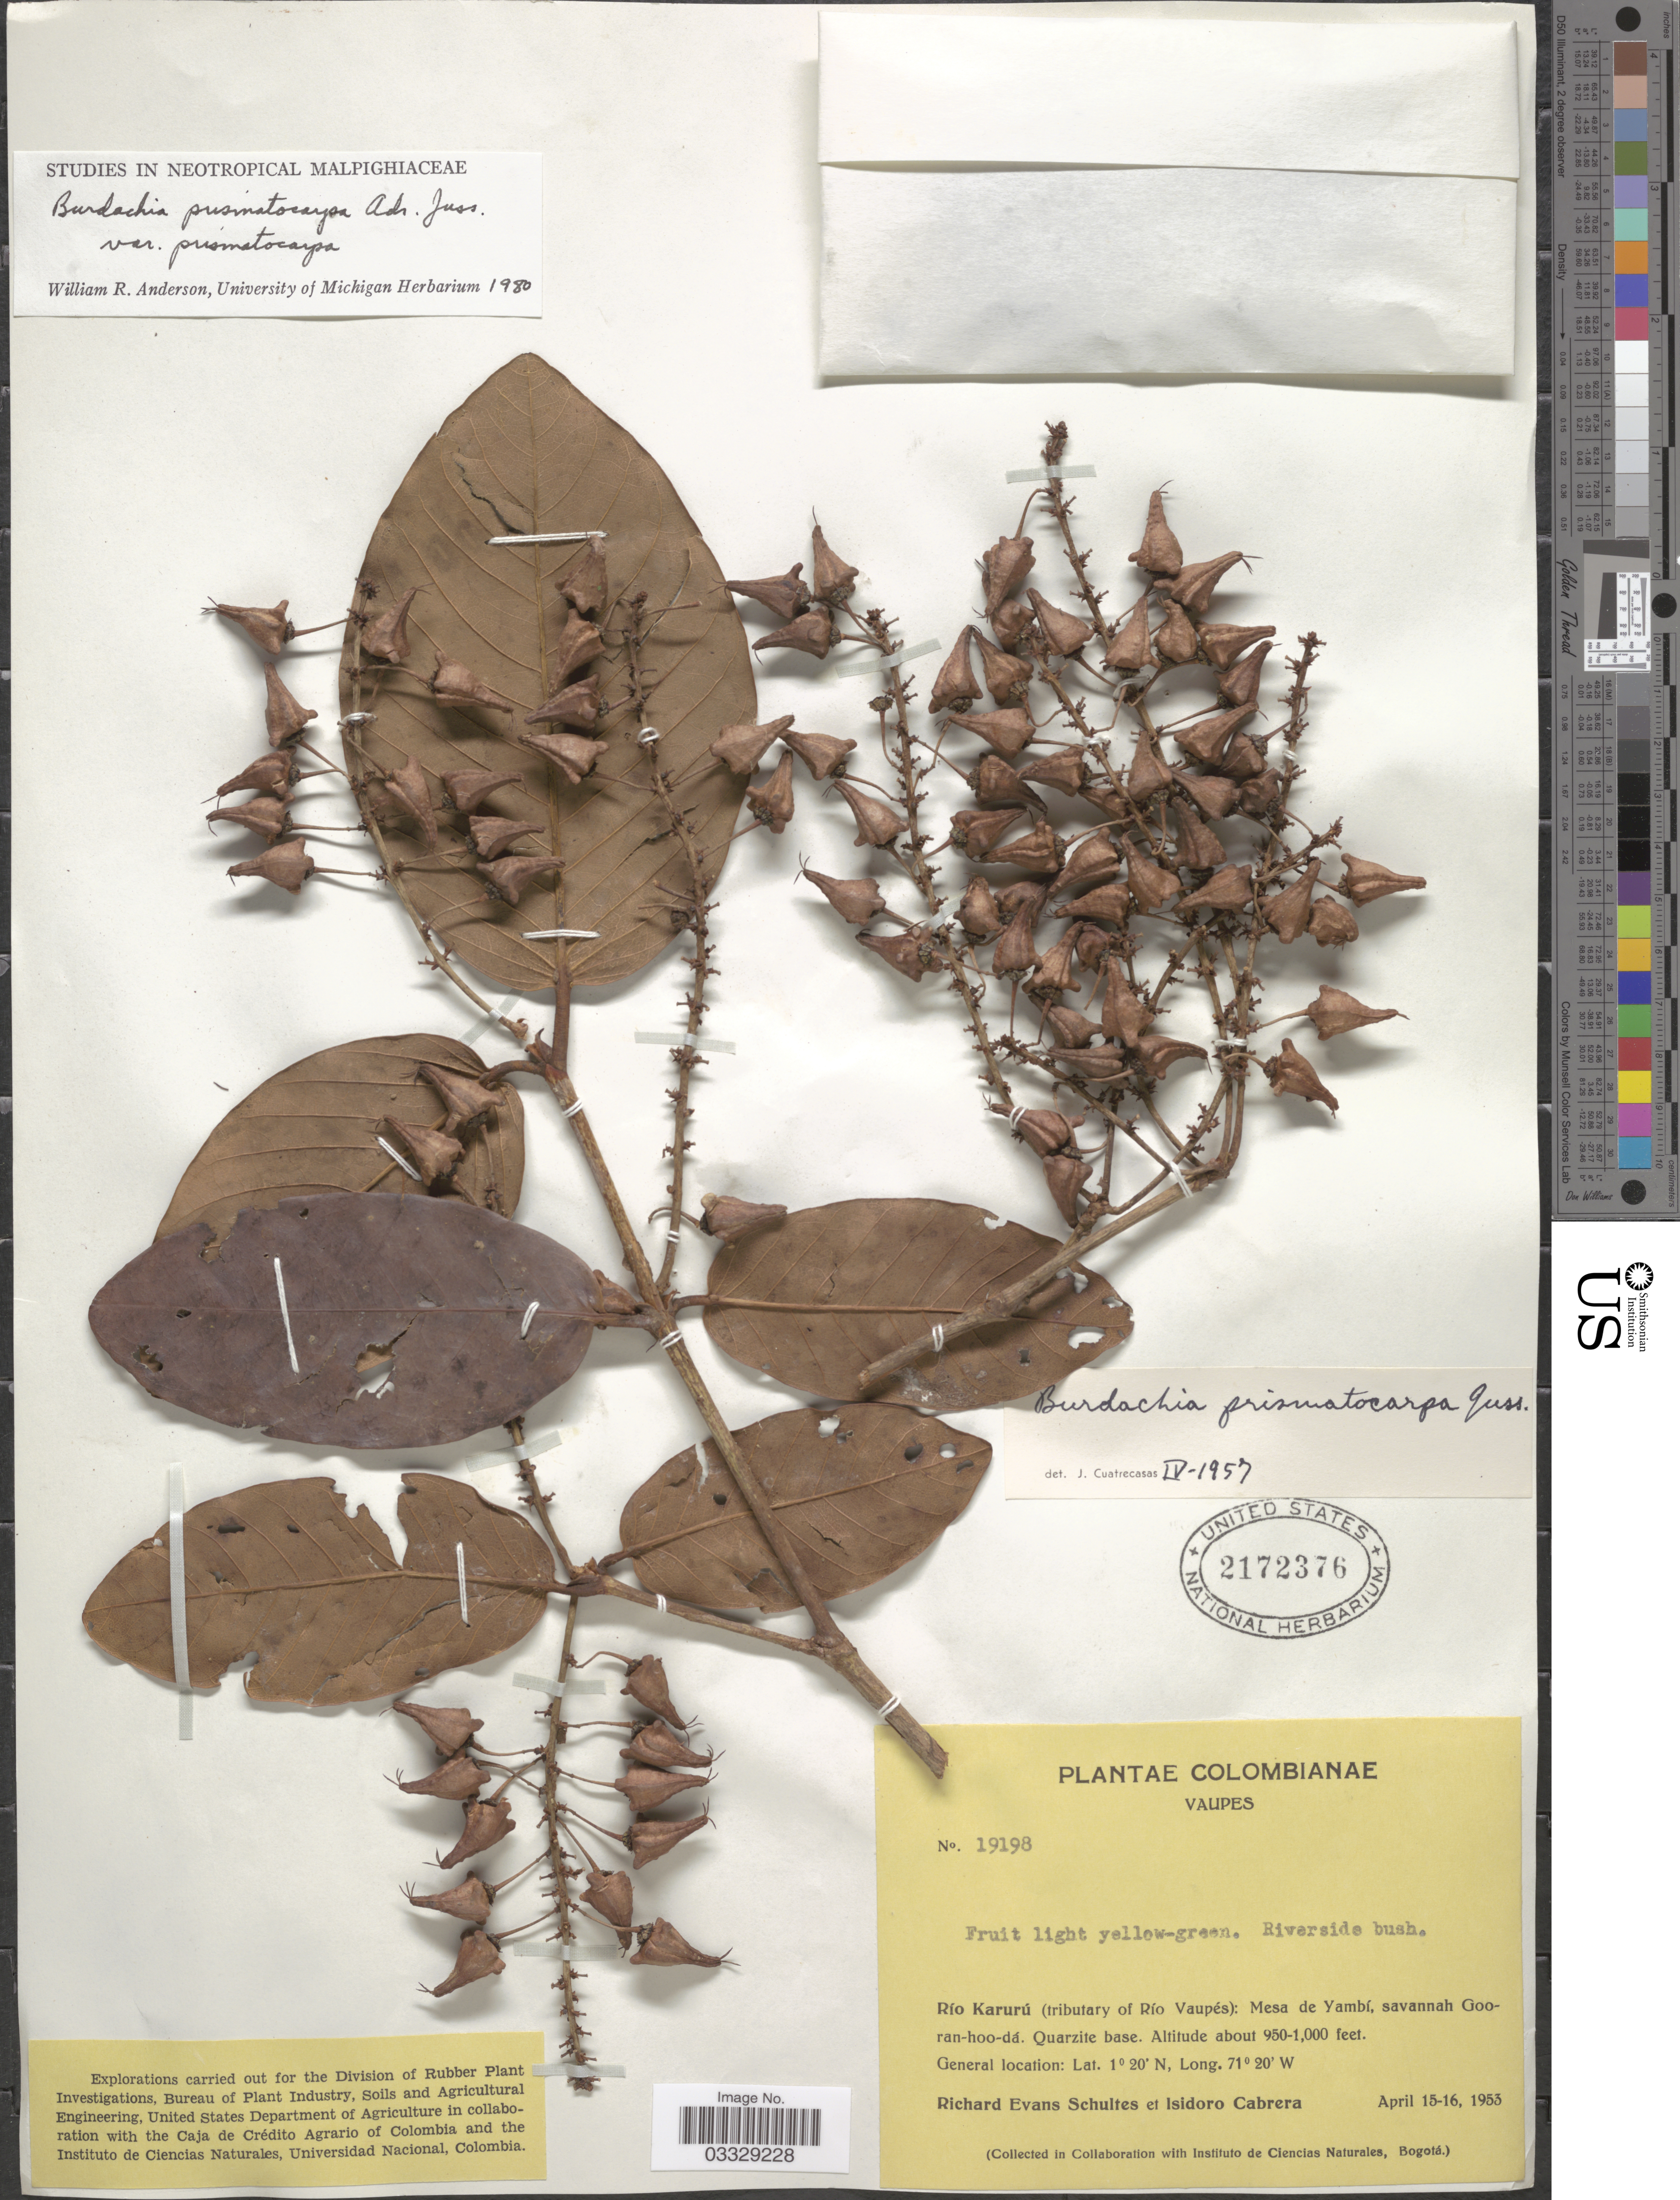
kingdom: Plantae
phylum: Tracheophyta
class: Magnoliopsida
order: Malpighiales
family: Malpighiaceae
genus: Burdachia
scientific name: Burdachia prismatocarpa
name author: A. Juss.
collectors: R. E. Schultes & I. Cabrera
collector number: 19198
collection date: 1953-04-15/1953-04-16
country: Colombia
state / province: Vaupés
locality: Río Karurú (tributary of Río Vaupés): Mesa de Yambí, savannah Goo-ran-hoo-dá. Quartzite base.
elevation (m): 290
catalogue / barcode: US 2172376